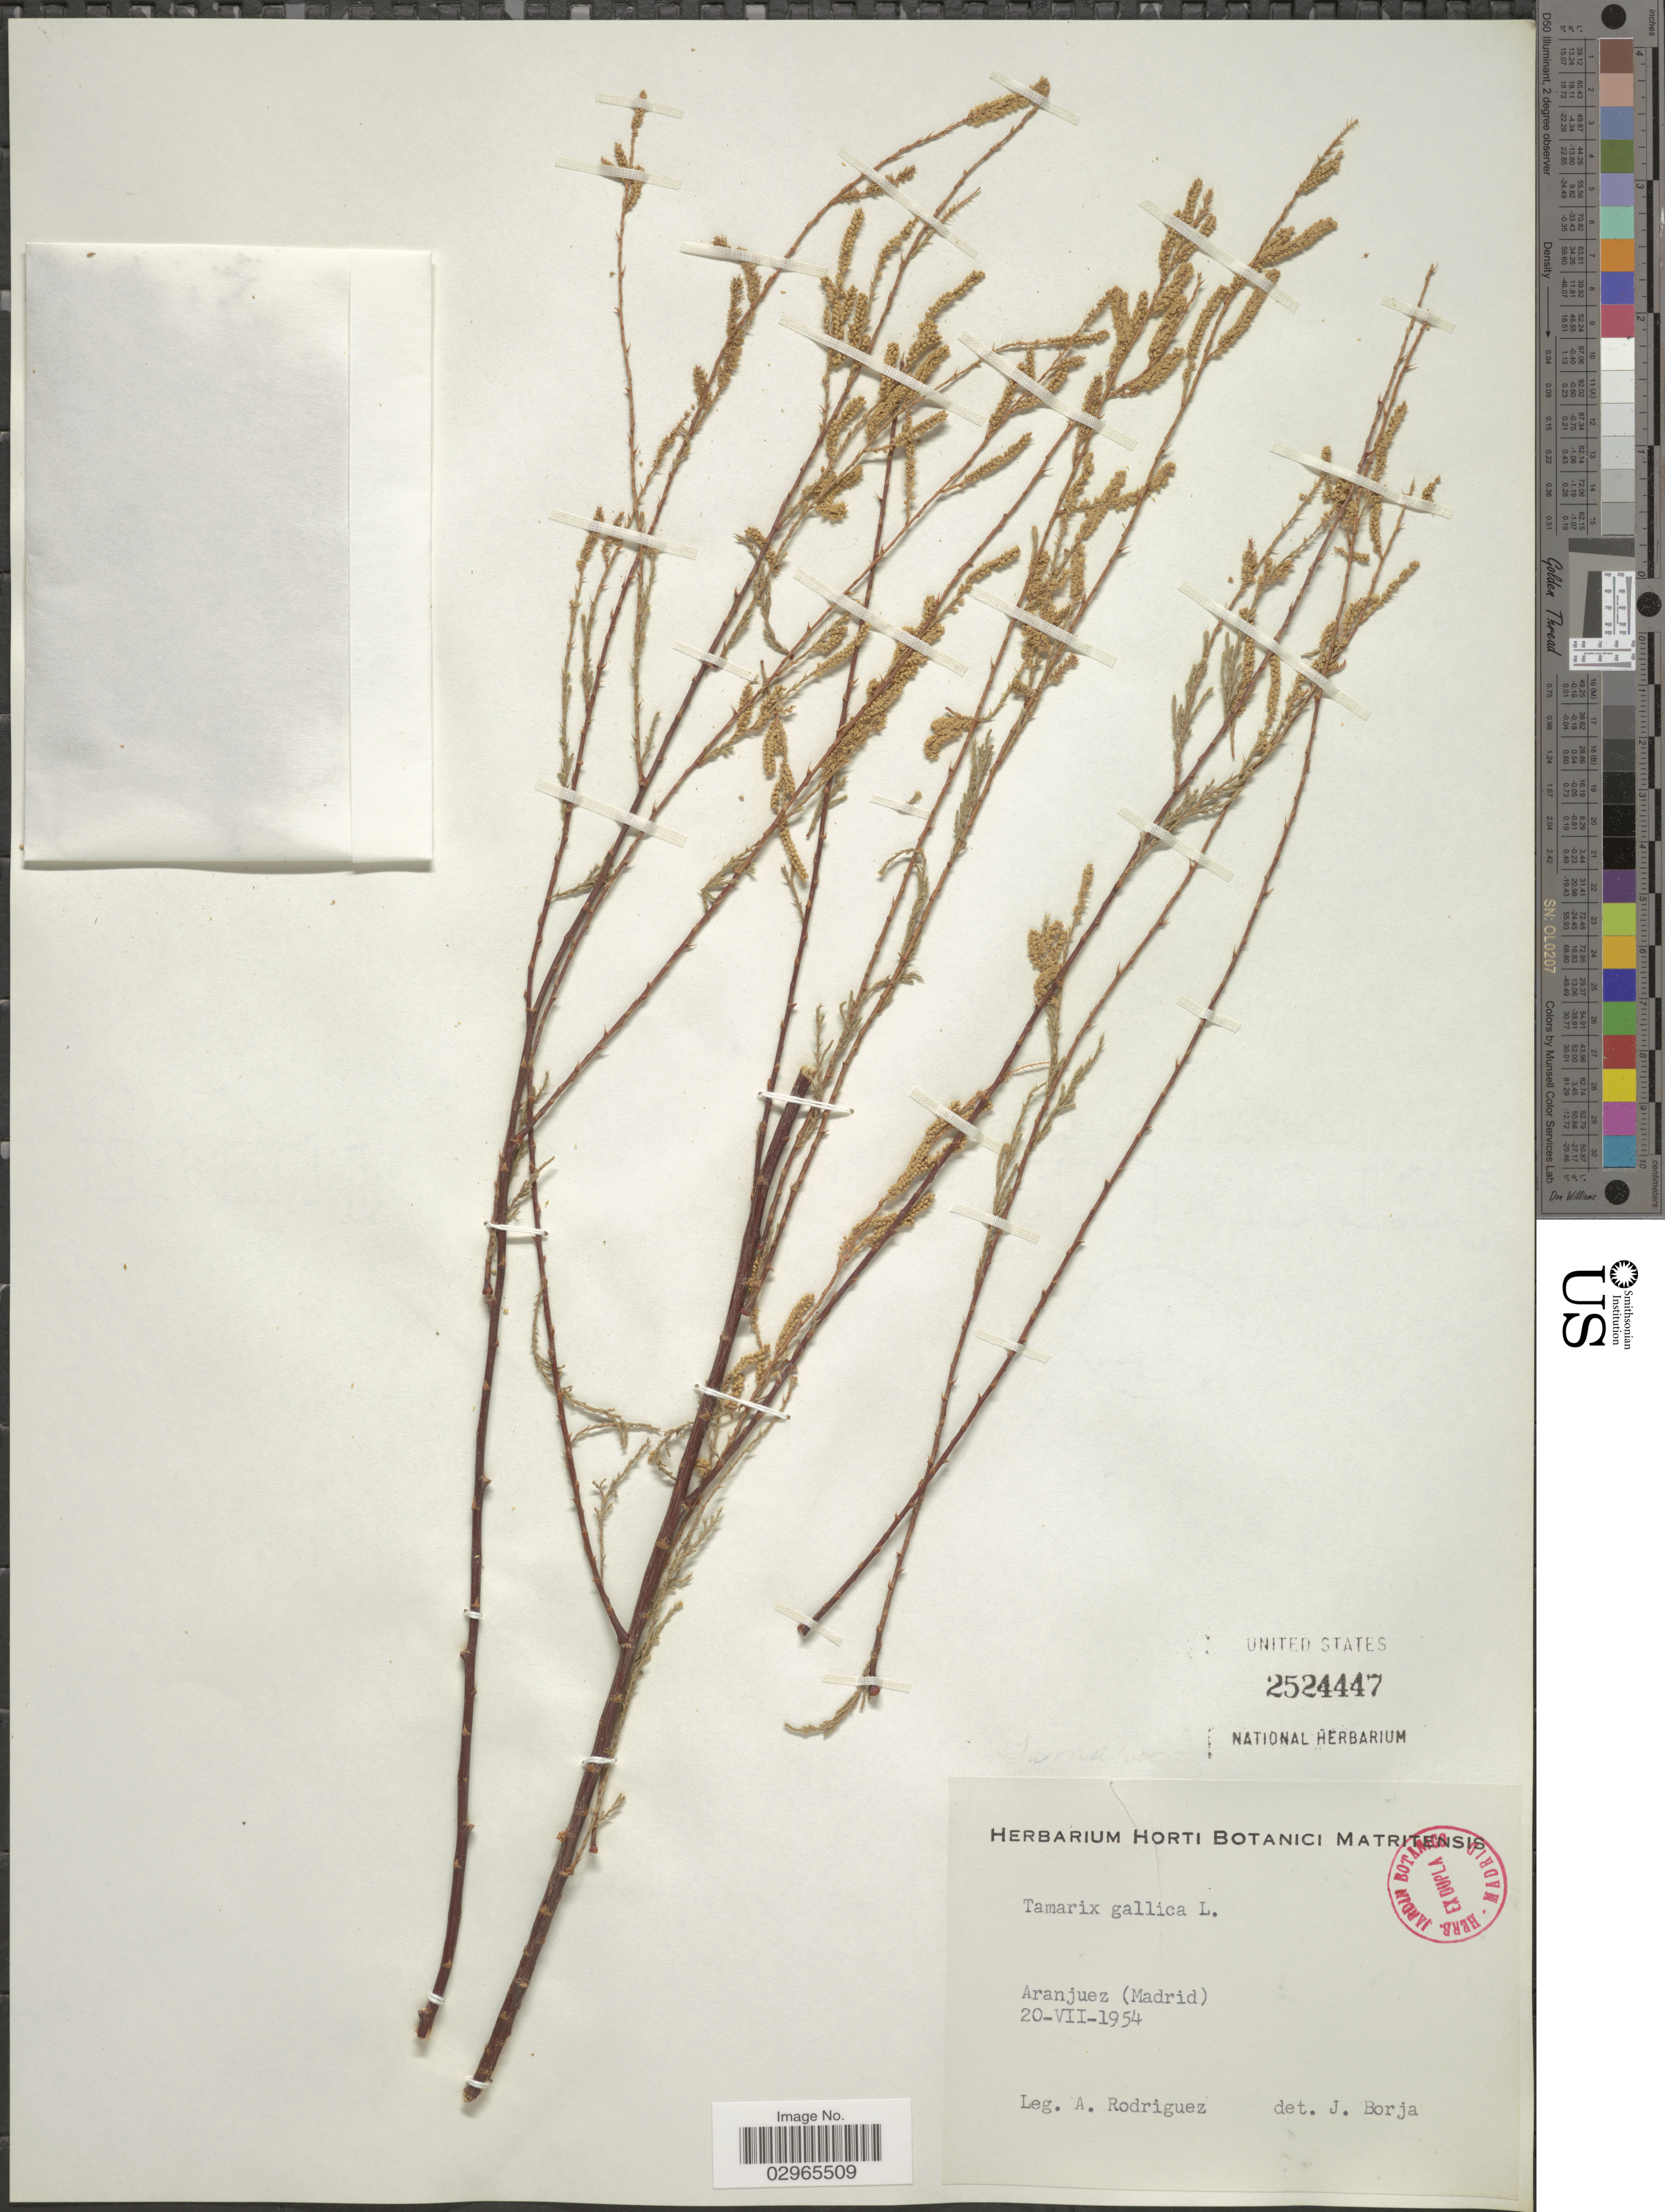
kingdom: Plantae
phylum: Tracheophyta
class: Magnoliopsida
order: Caryophyllales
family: Tamaricaceae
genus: Tamarix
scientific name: Tamarix gallica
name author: L.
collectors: A. Rodriguez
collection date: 1954-07-20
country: Spain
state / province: Madrid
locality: Aranjuez.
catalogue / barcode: US 2524447